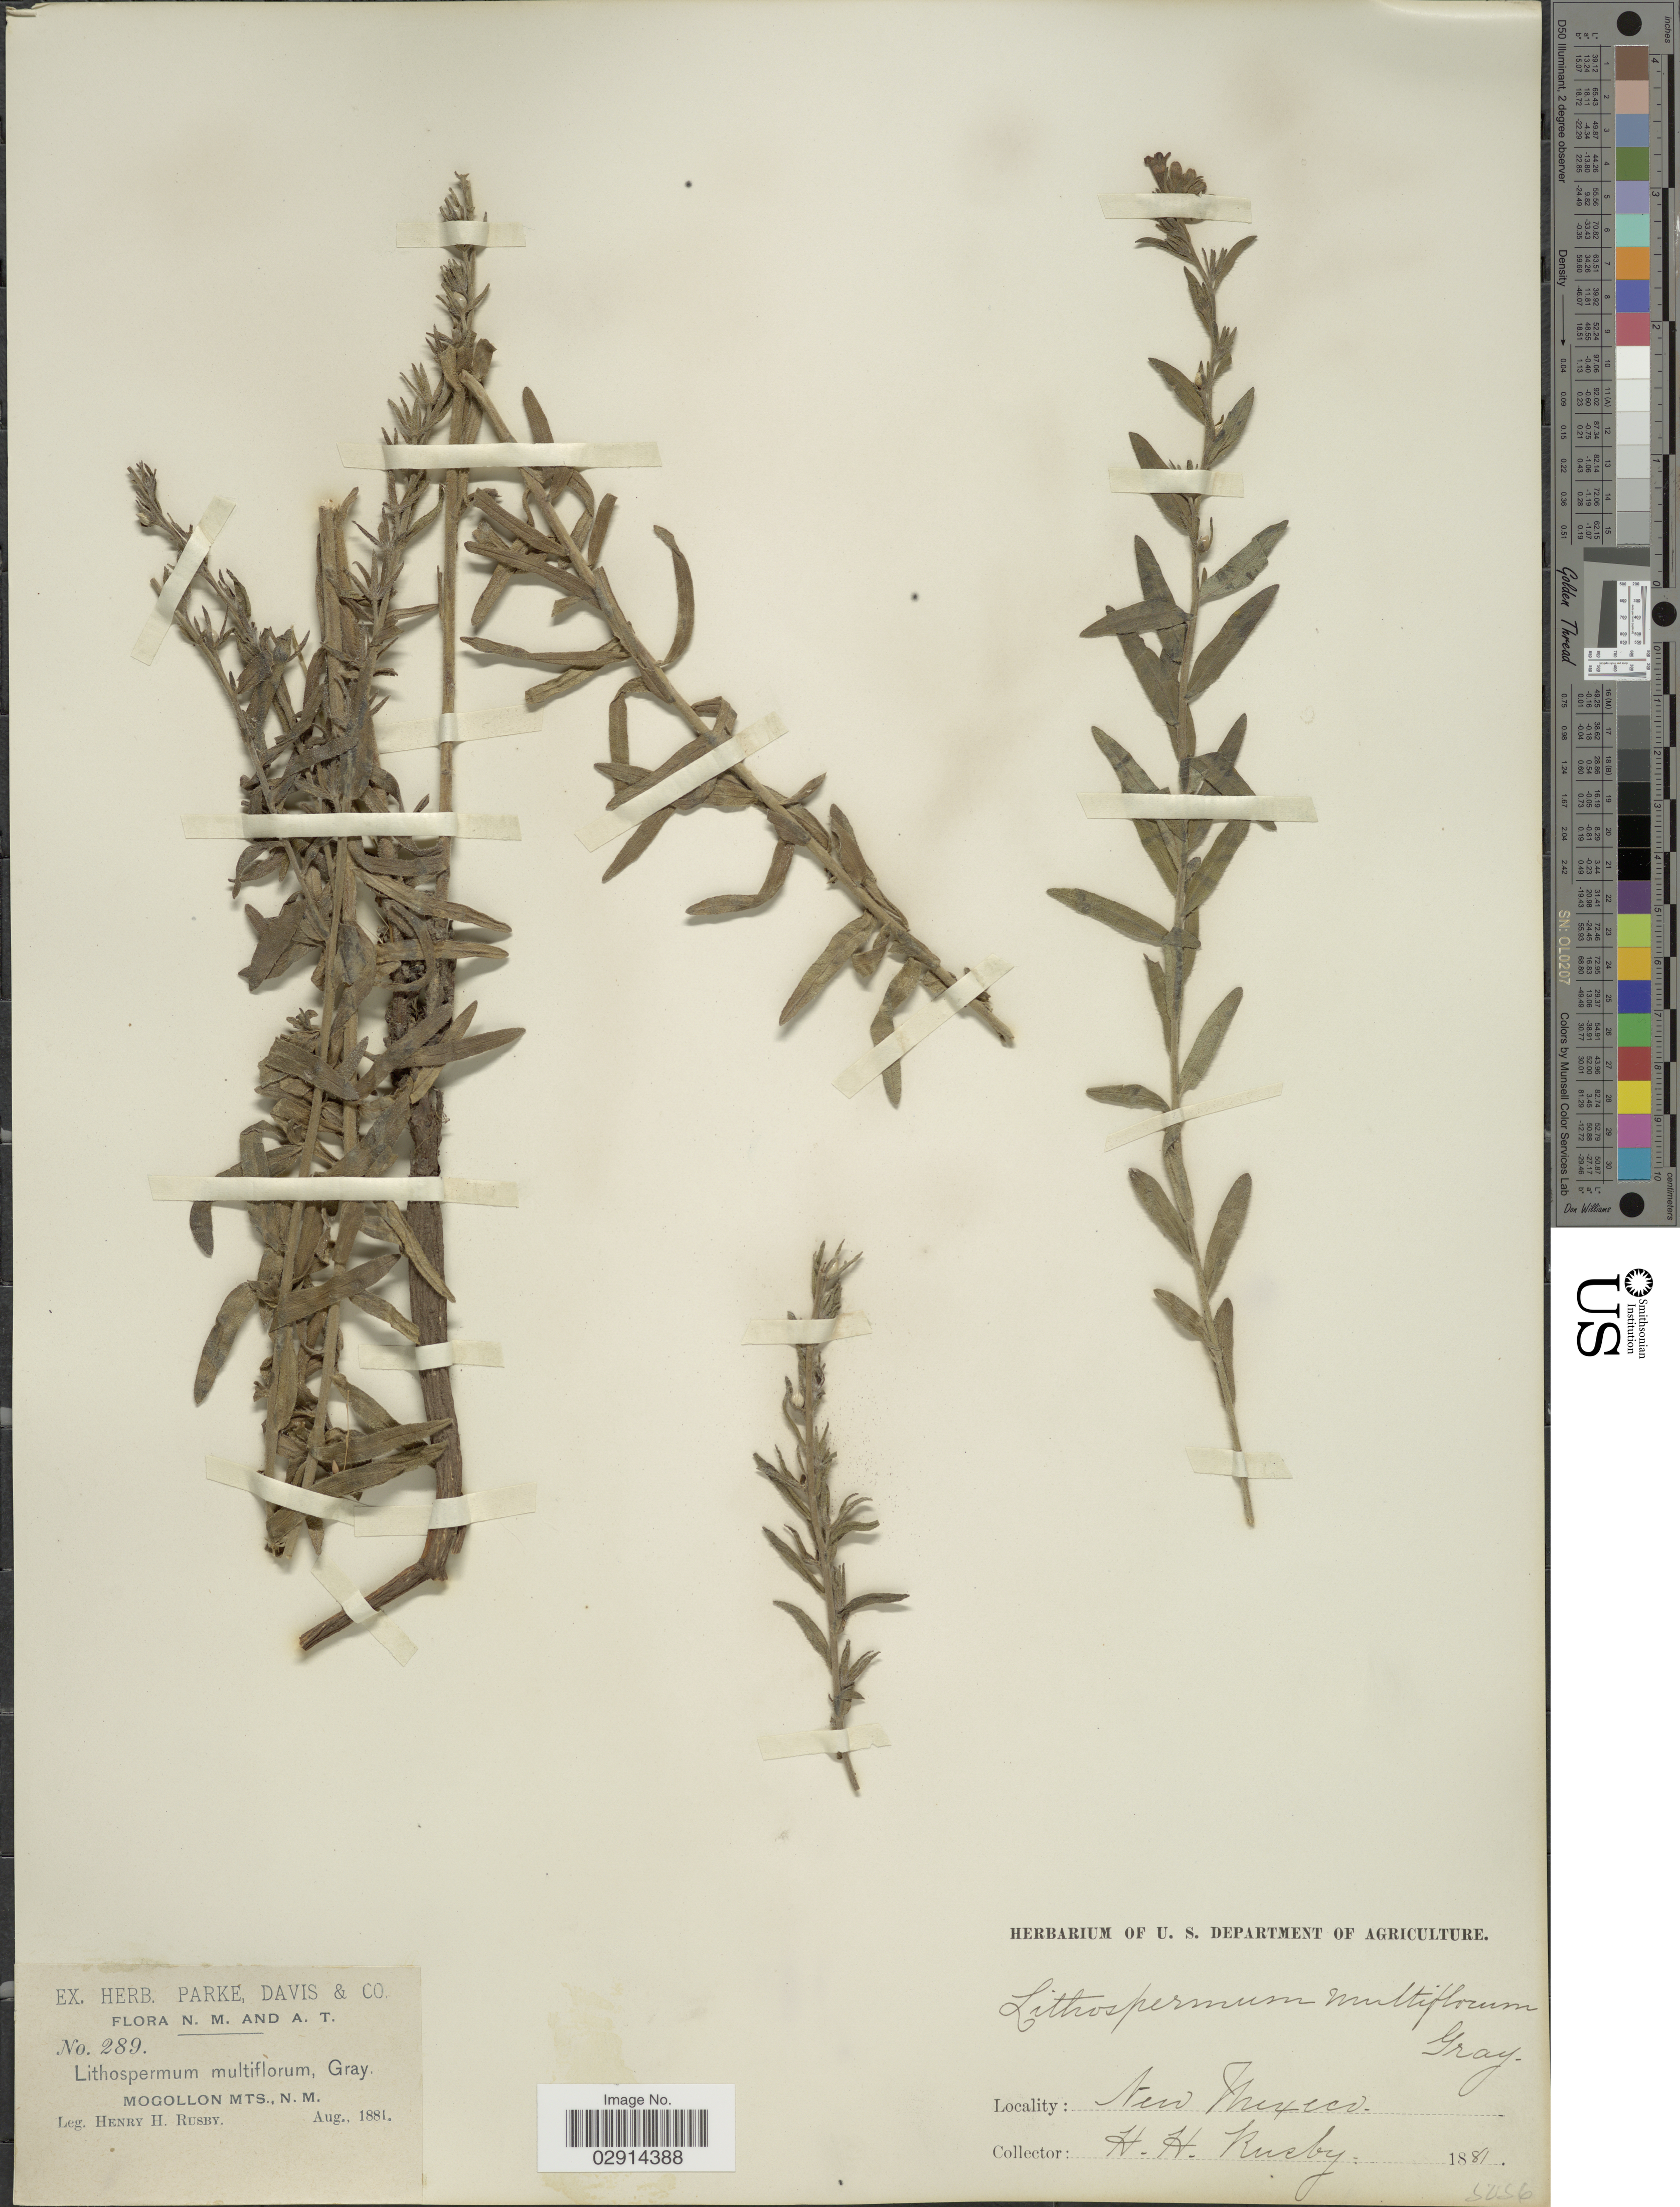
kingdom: Plantae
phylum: Tracheophyta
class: Magnoliopsida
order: Boraginales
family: Boraginaceae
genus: Lithospermum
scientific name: Lithospermum multiflorum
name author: Torr. ex A. Gray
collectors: H. H. Rusby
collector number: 289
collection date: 1881-08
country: United States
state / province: New Mexico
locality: Mogollon Mts.